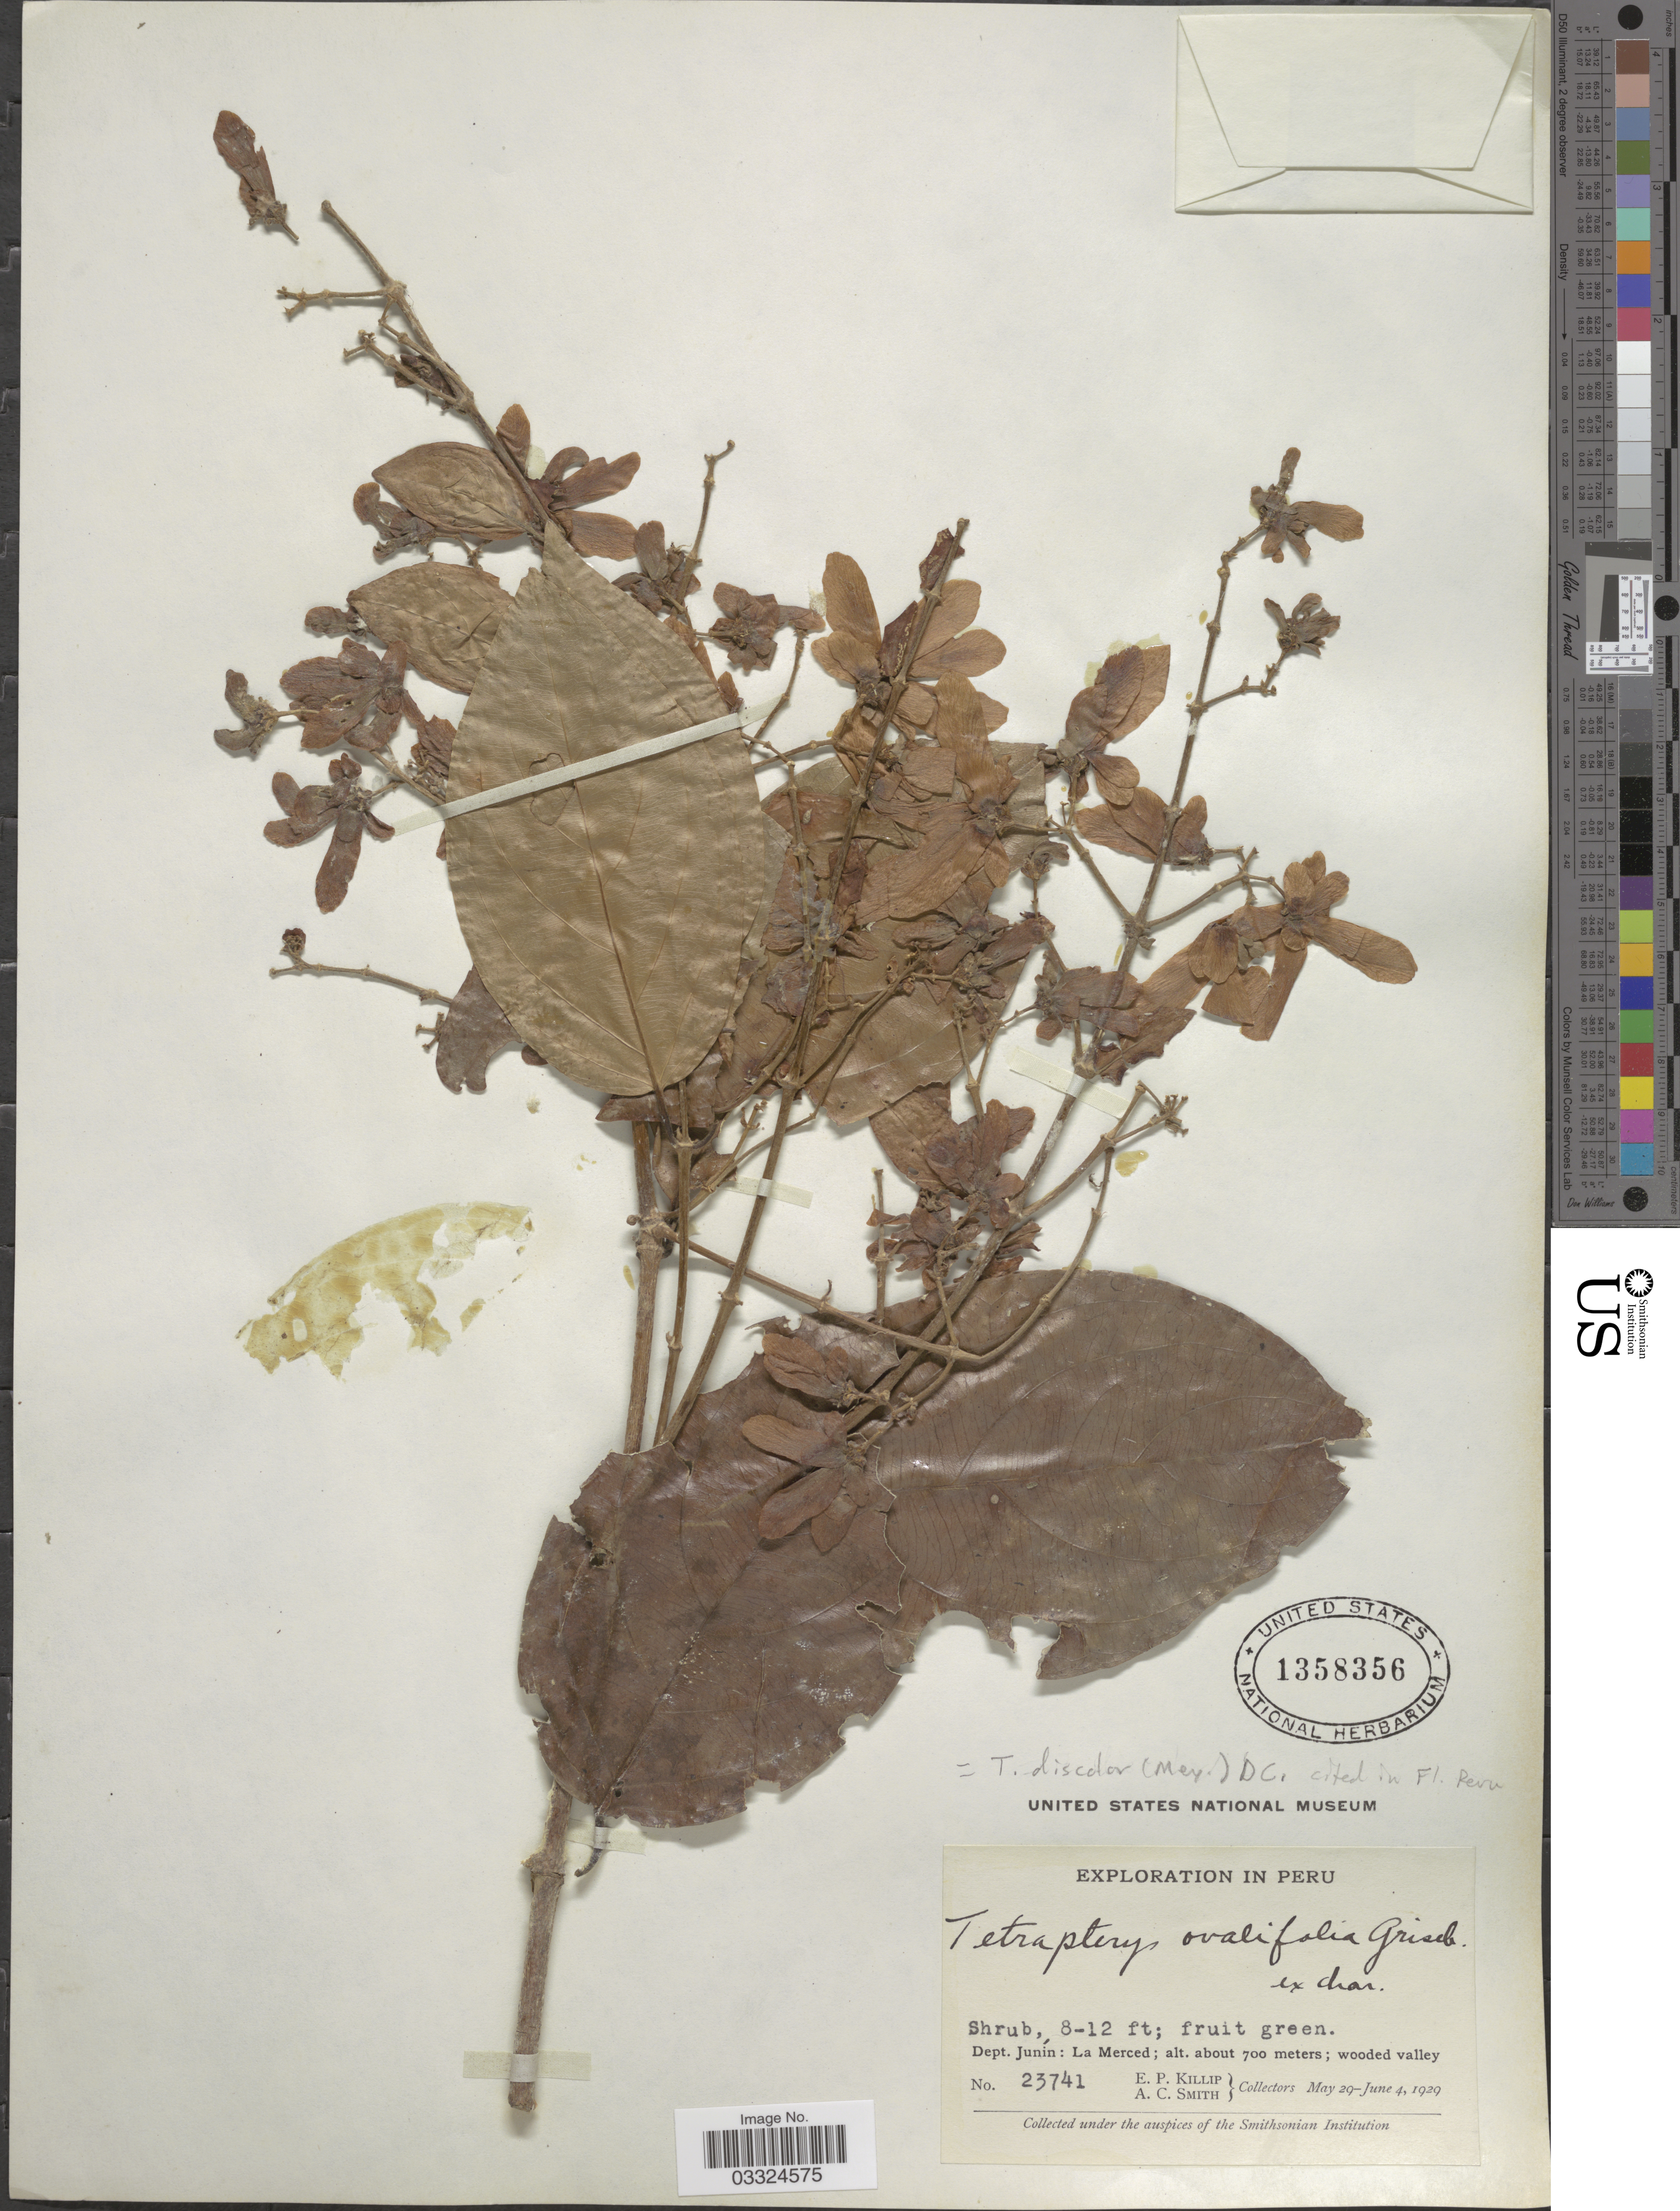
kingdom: Plantae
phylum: Tracheophyta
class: Magnoliopsida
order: Malpighiales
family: Malpighiaceae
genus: Tetrapterys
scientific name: Tetrapterys discolor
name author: (G. Mey.) DC.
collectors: E. P. Killip & A. C. Smith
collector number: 23741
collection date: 1929-05-29/1929-06-04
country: Peru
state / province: Junín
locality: Dept. Junín: La Merced.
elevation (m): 700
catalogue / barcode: US 1358356